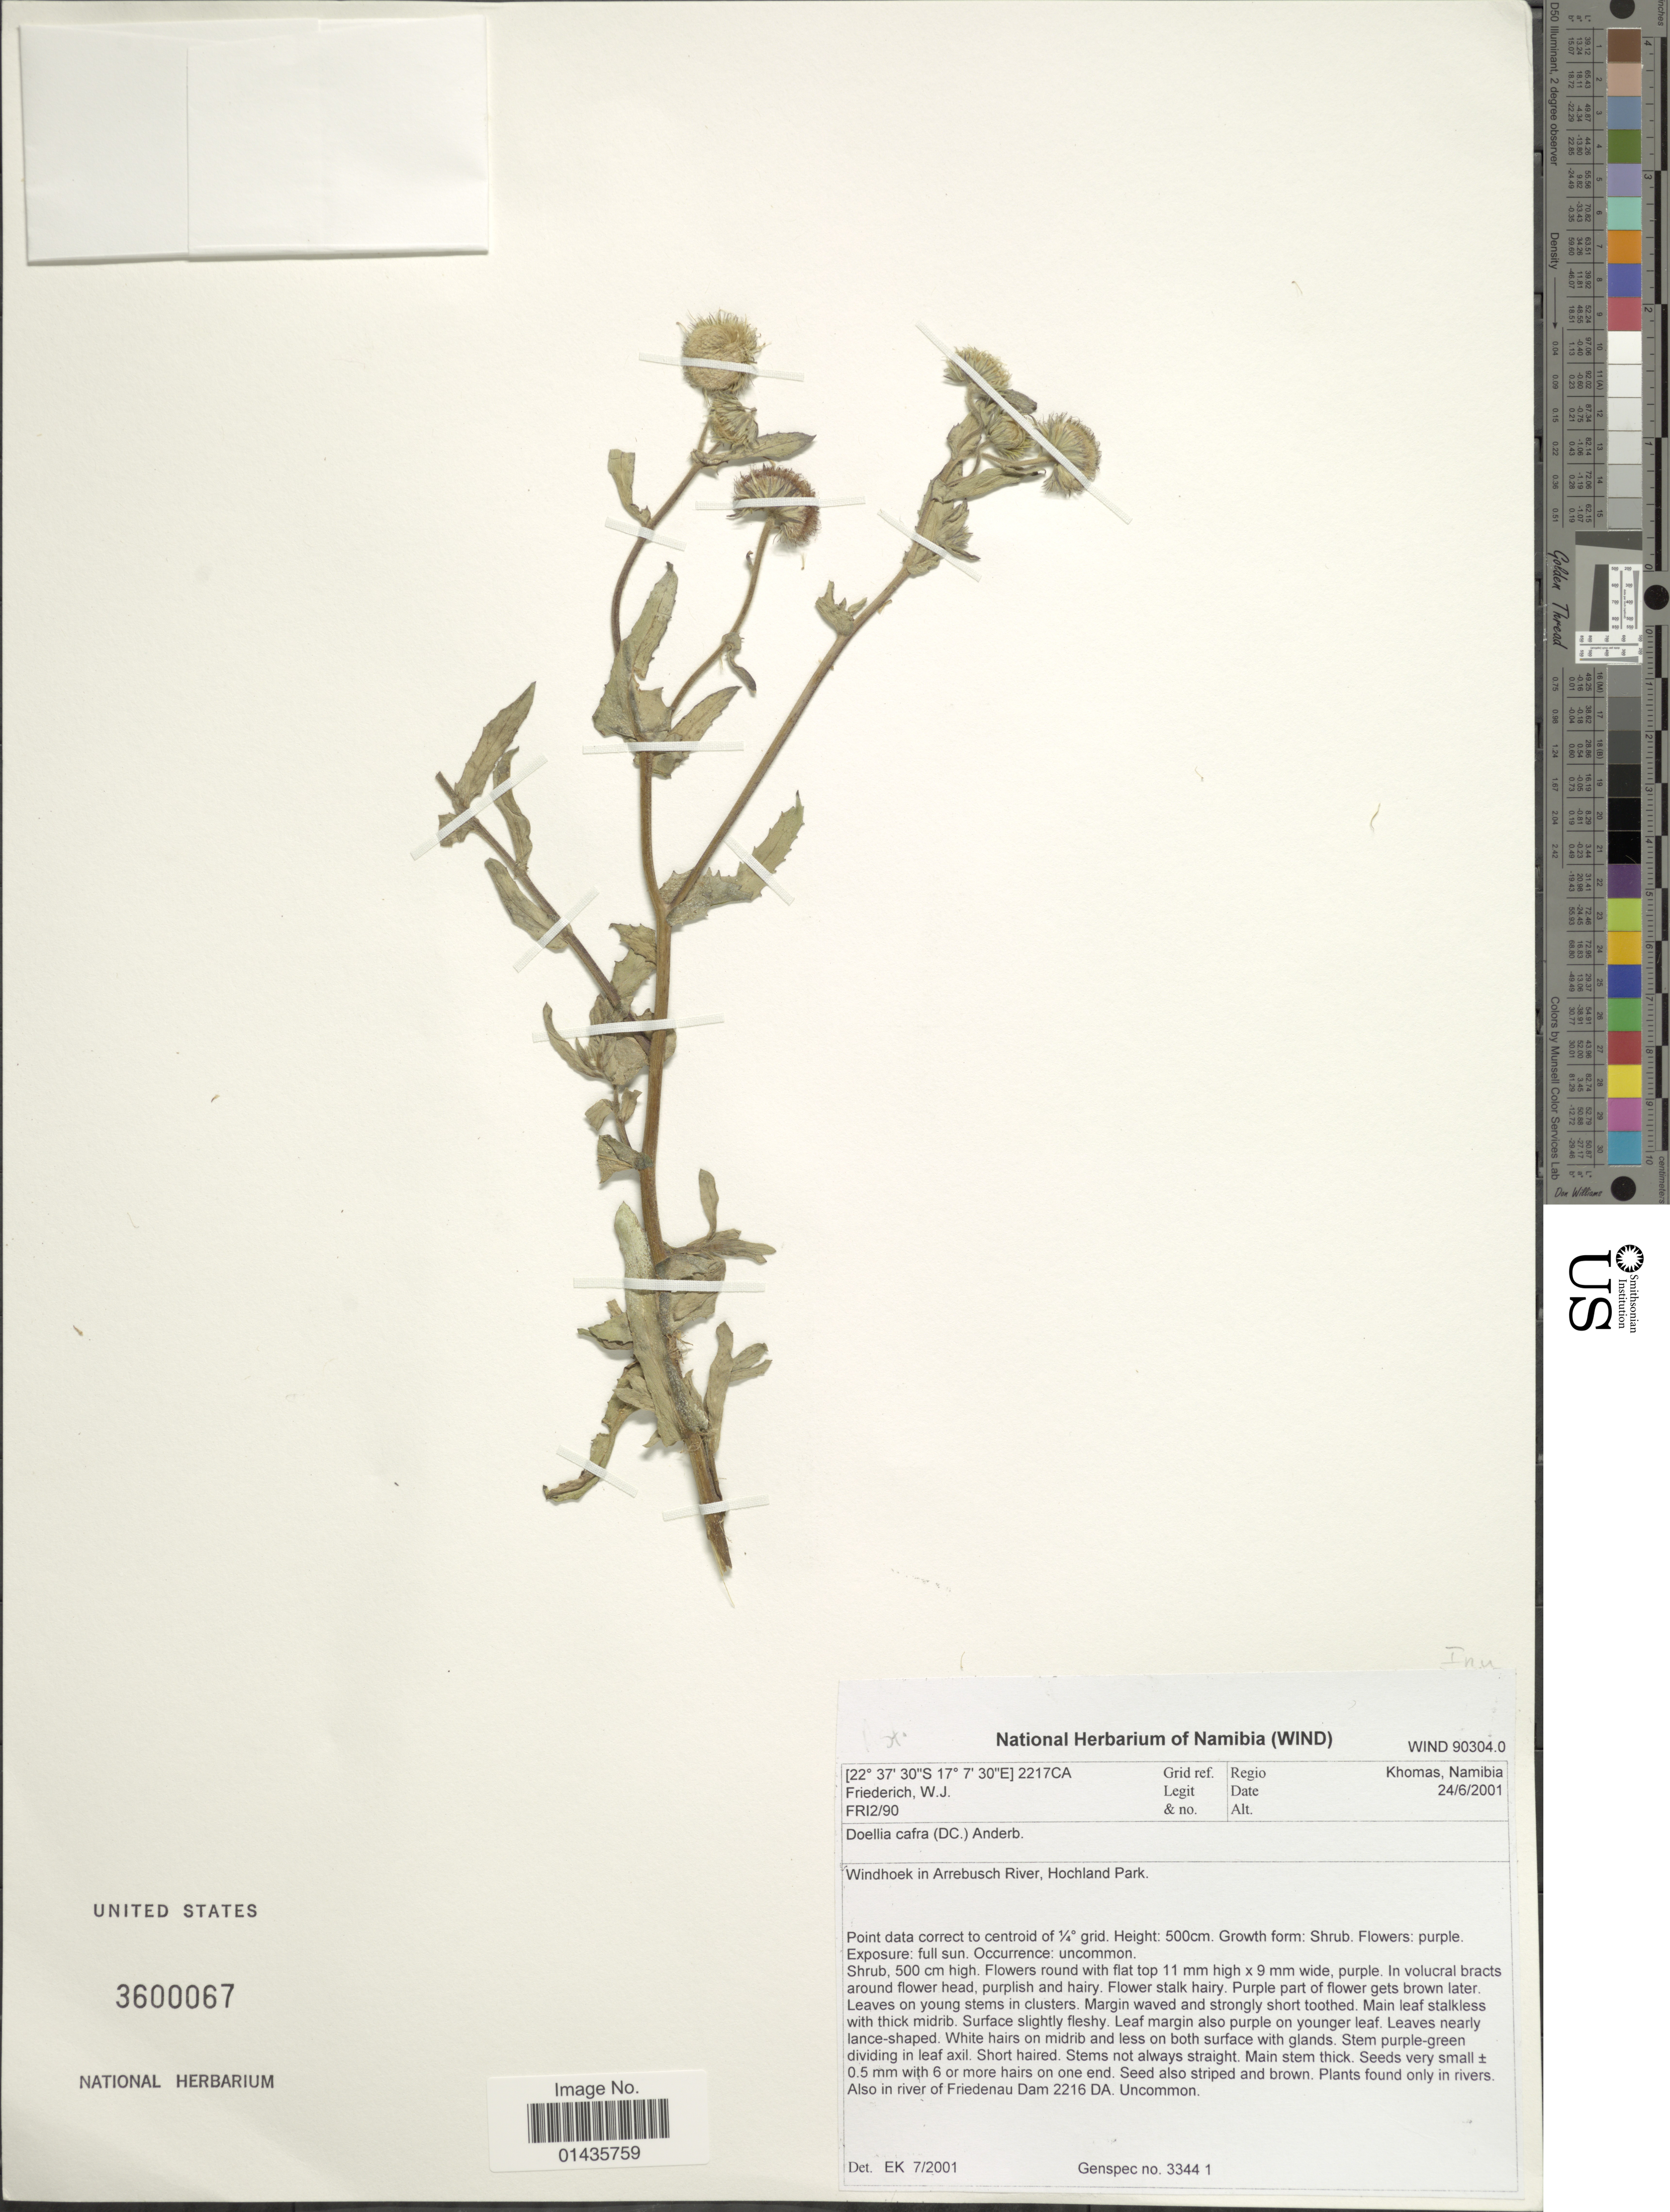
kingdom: Plantae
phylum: Tracheophyta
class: Magnoliopsida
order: Asterales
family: Asteraceae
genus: Doellia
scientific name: Doellia cafra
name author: (DC.) Anderb.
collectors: W. Friederich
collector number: FRI2/90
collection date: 2001-06-24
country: Namibia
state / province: Khomas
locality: Windhoek in Arrebusch River, Hochland Park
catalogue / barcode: US 3600067